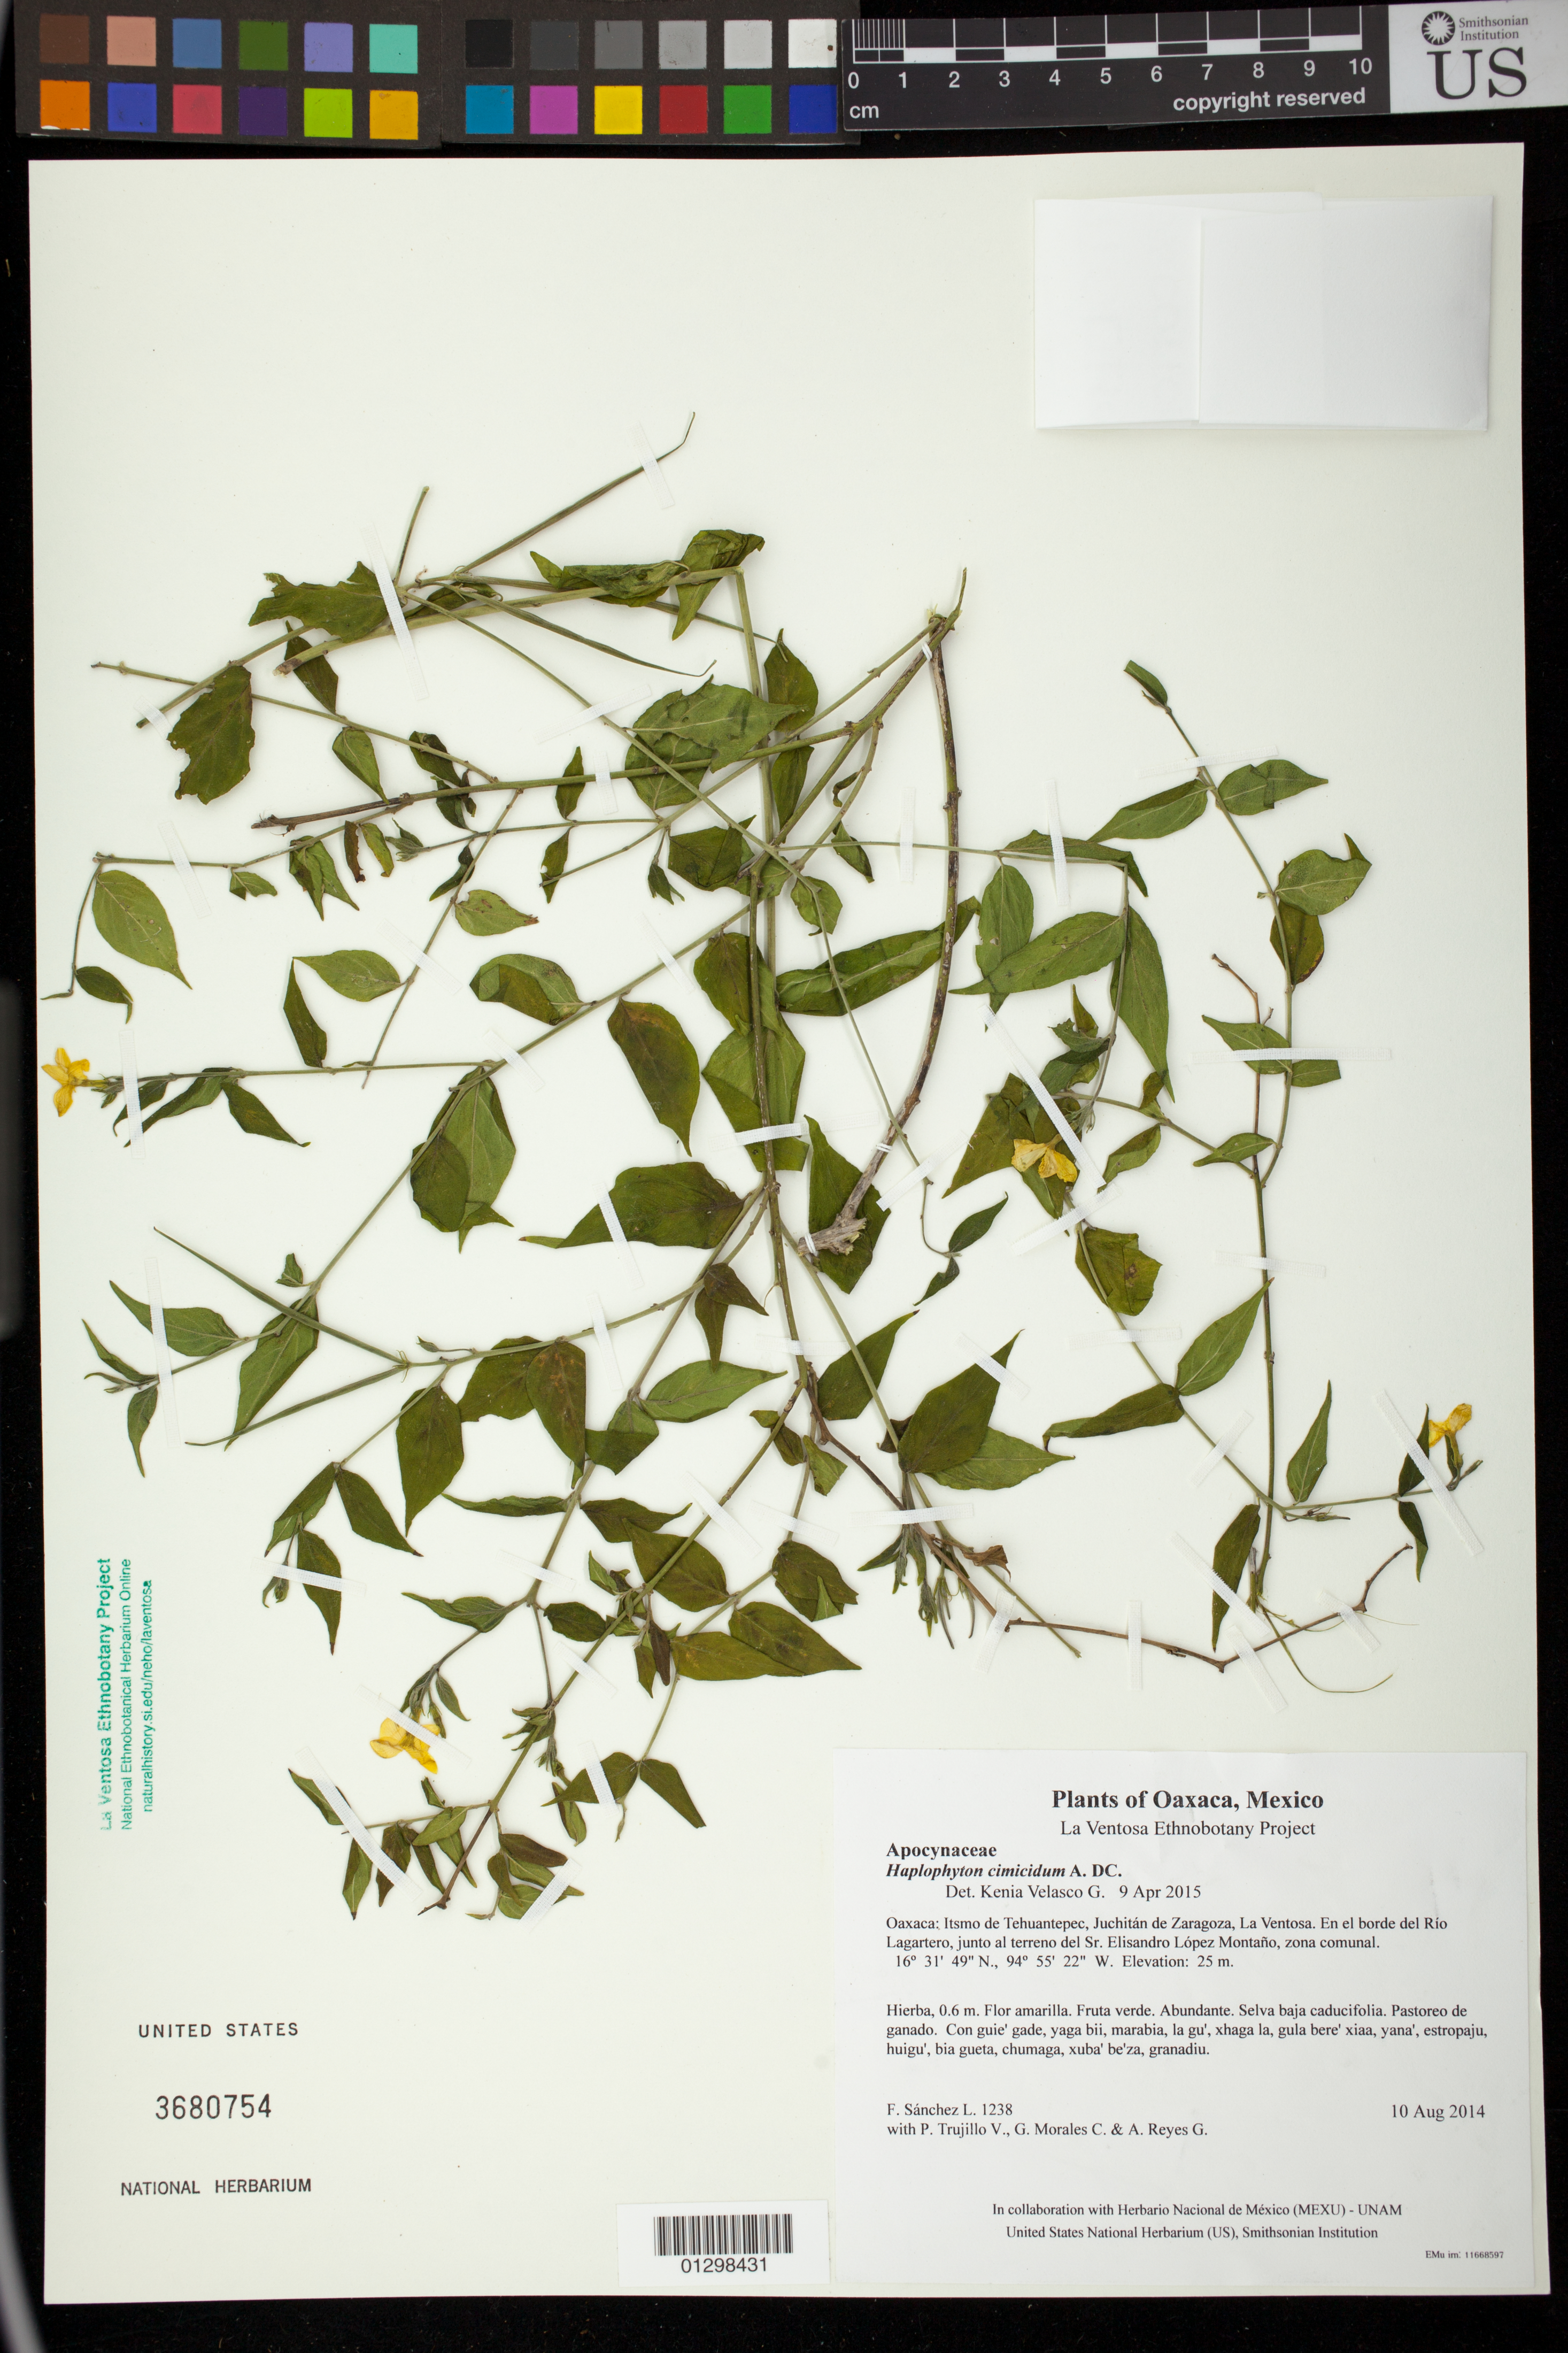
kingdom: Plantae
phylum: Tracheophyta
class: Magnoliopsida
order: Gentianales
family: Apocynaceae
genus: Haplophyton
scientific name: Haplophyton cimicidum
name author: A. DC.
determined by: Velasco G., Kenia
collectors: F. Sánchez L., P. Trujillo V., G. Morales C. & A. Reyes G.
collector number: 1238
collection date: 2014-08-10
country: Mexico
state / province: Oaxaca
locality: Itsmo de Tehuantepec, Juchitán de Zaragoza, La Ventosa. En el borde del Río Lagartero, junto al terreno del Sr. Elisandro López Montaño, zona comunal.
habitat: Selva baja caducifolia. Pastoreo de ganado.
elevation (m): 25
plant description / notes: MEXU, US; Guixi bandaga. 0.6 m. Guie' naguchi. Cuaananaxhi naga'. Stale.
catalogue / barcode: US 3680754